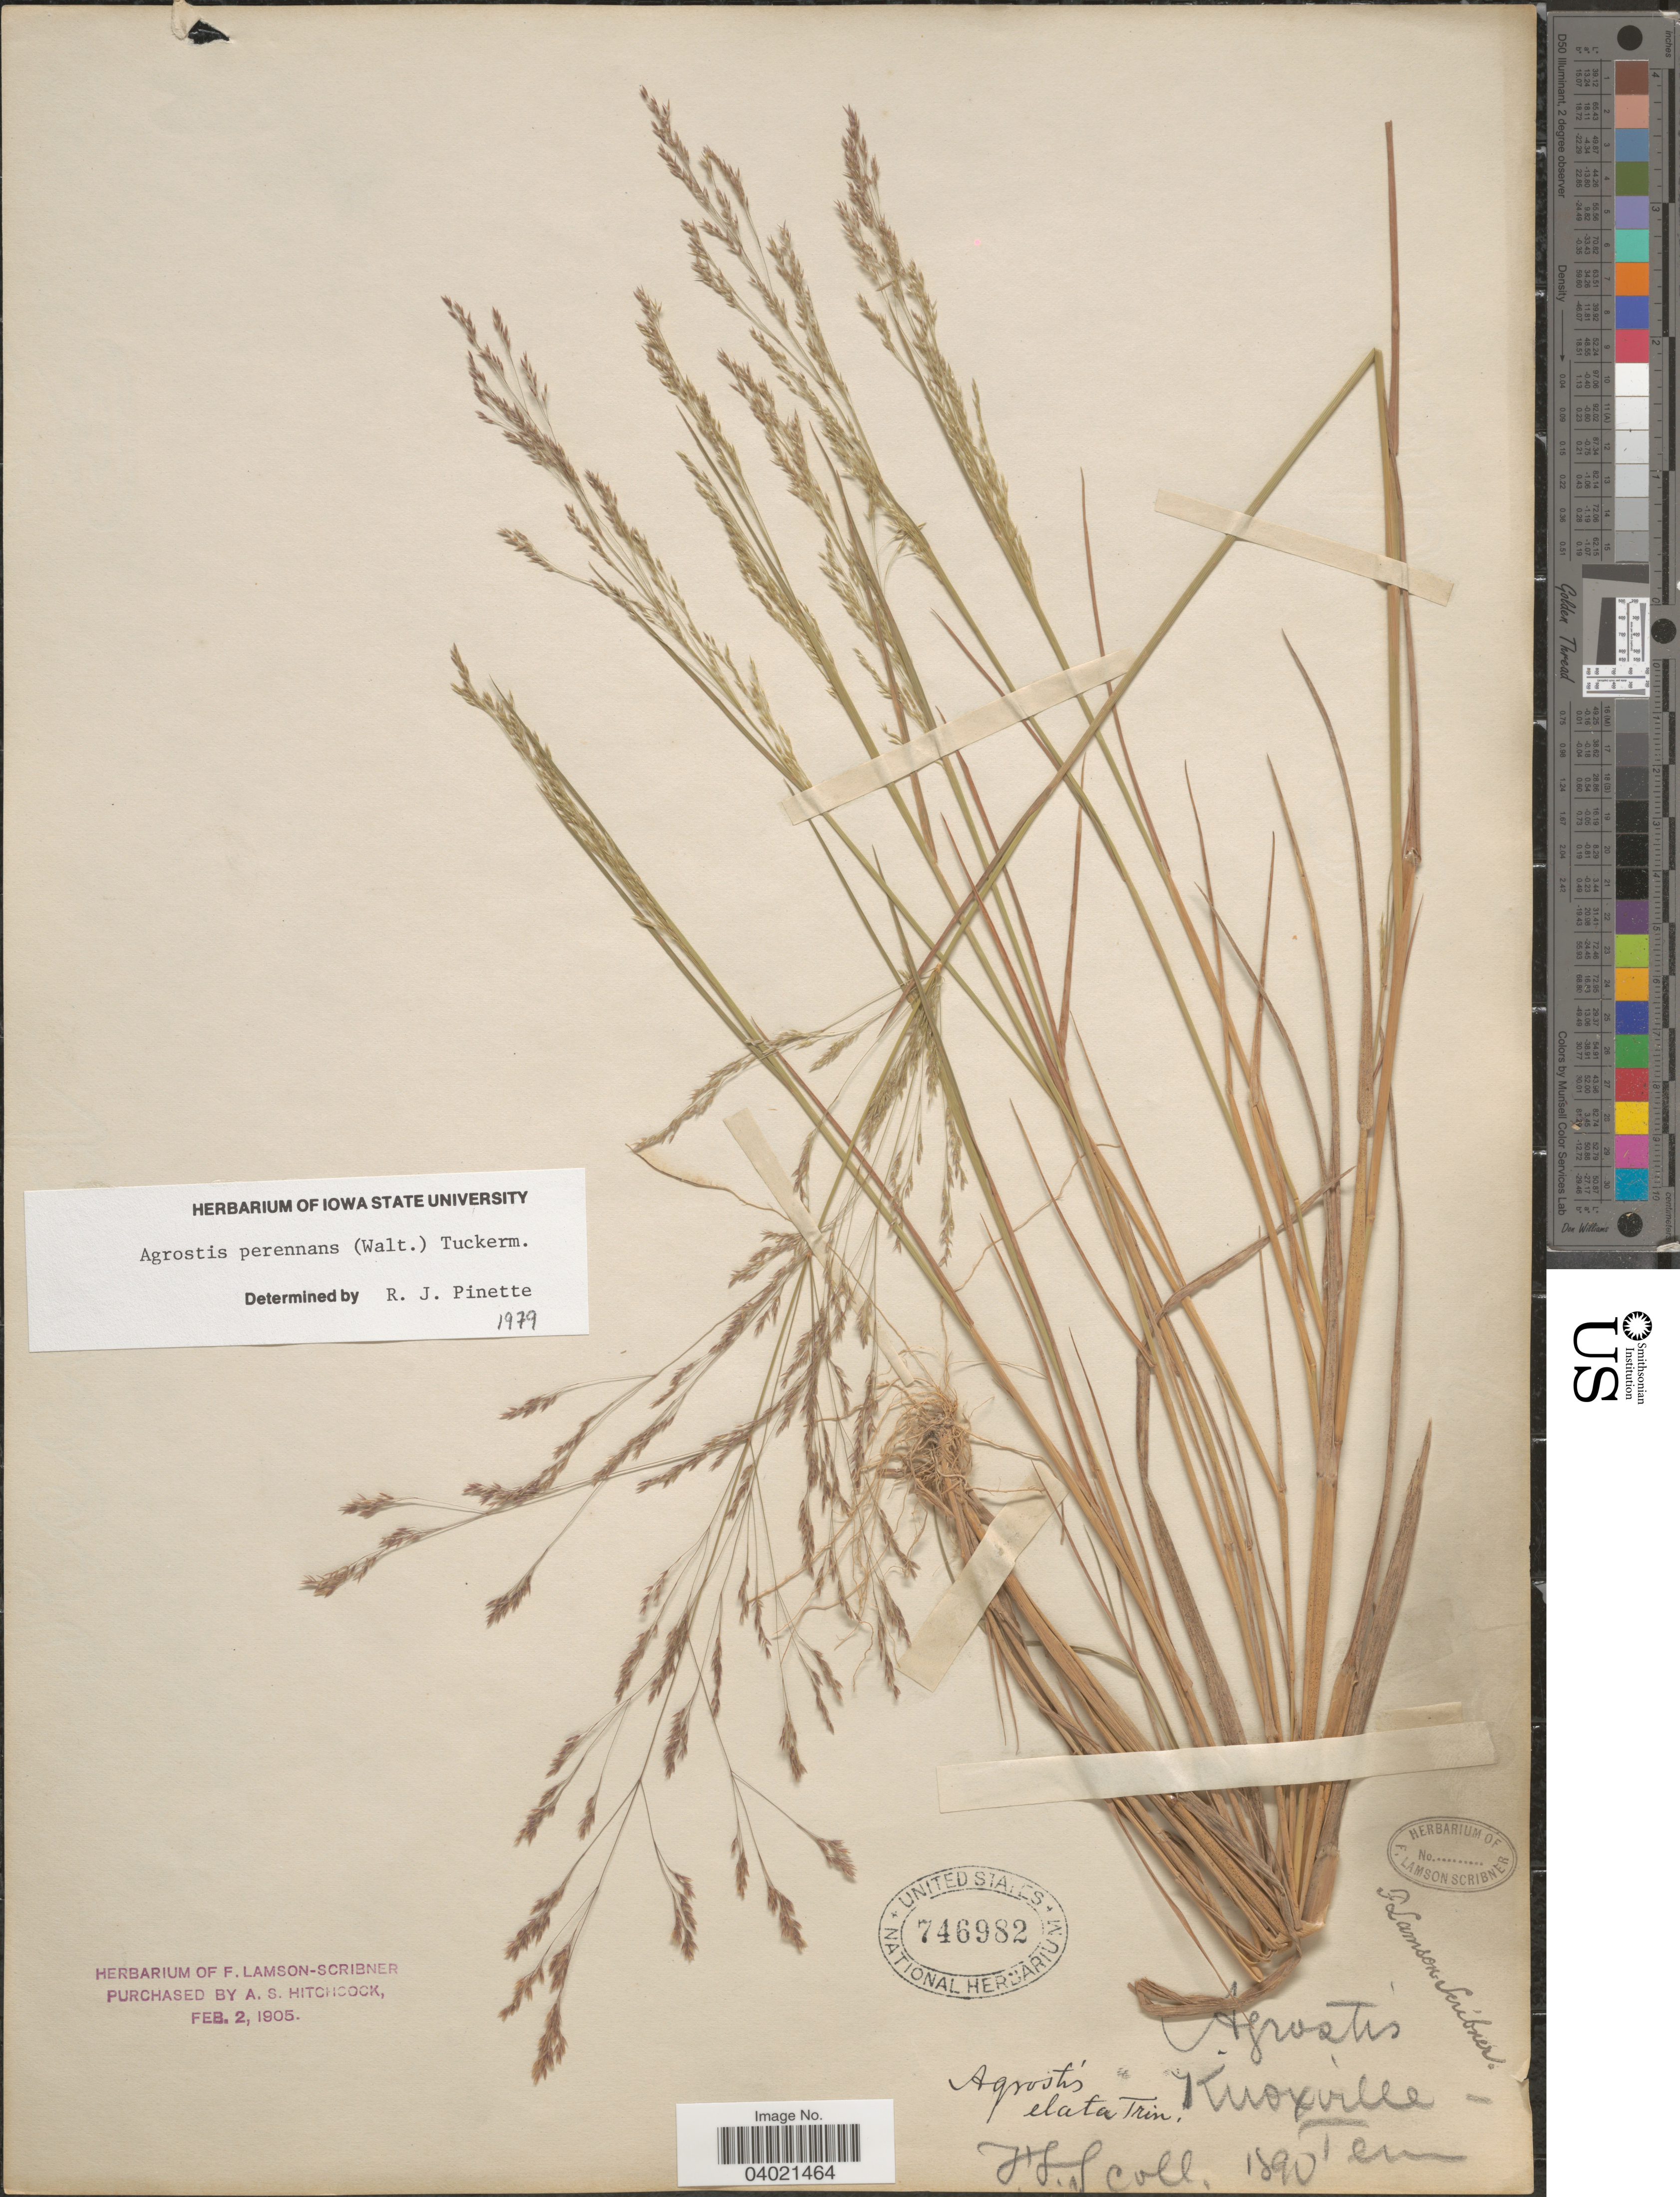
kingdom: Plantae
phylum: Tracheophyta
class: Liliopsida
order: Poales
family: Poaceae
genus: Agrostis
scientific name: Agrostis perennans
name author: (Walter) Tuck.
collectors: F. Lamson-Scribner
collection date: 1890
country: United States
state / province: Tennessee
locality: Knoxville.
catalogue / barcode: US 746982